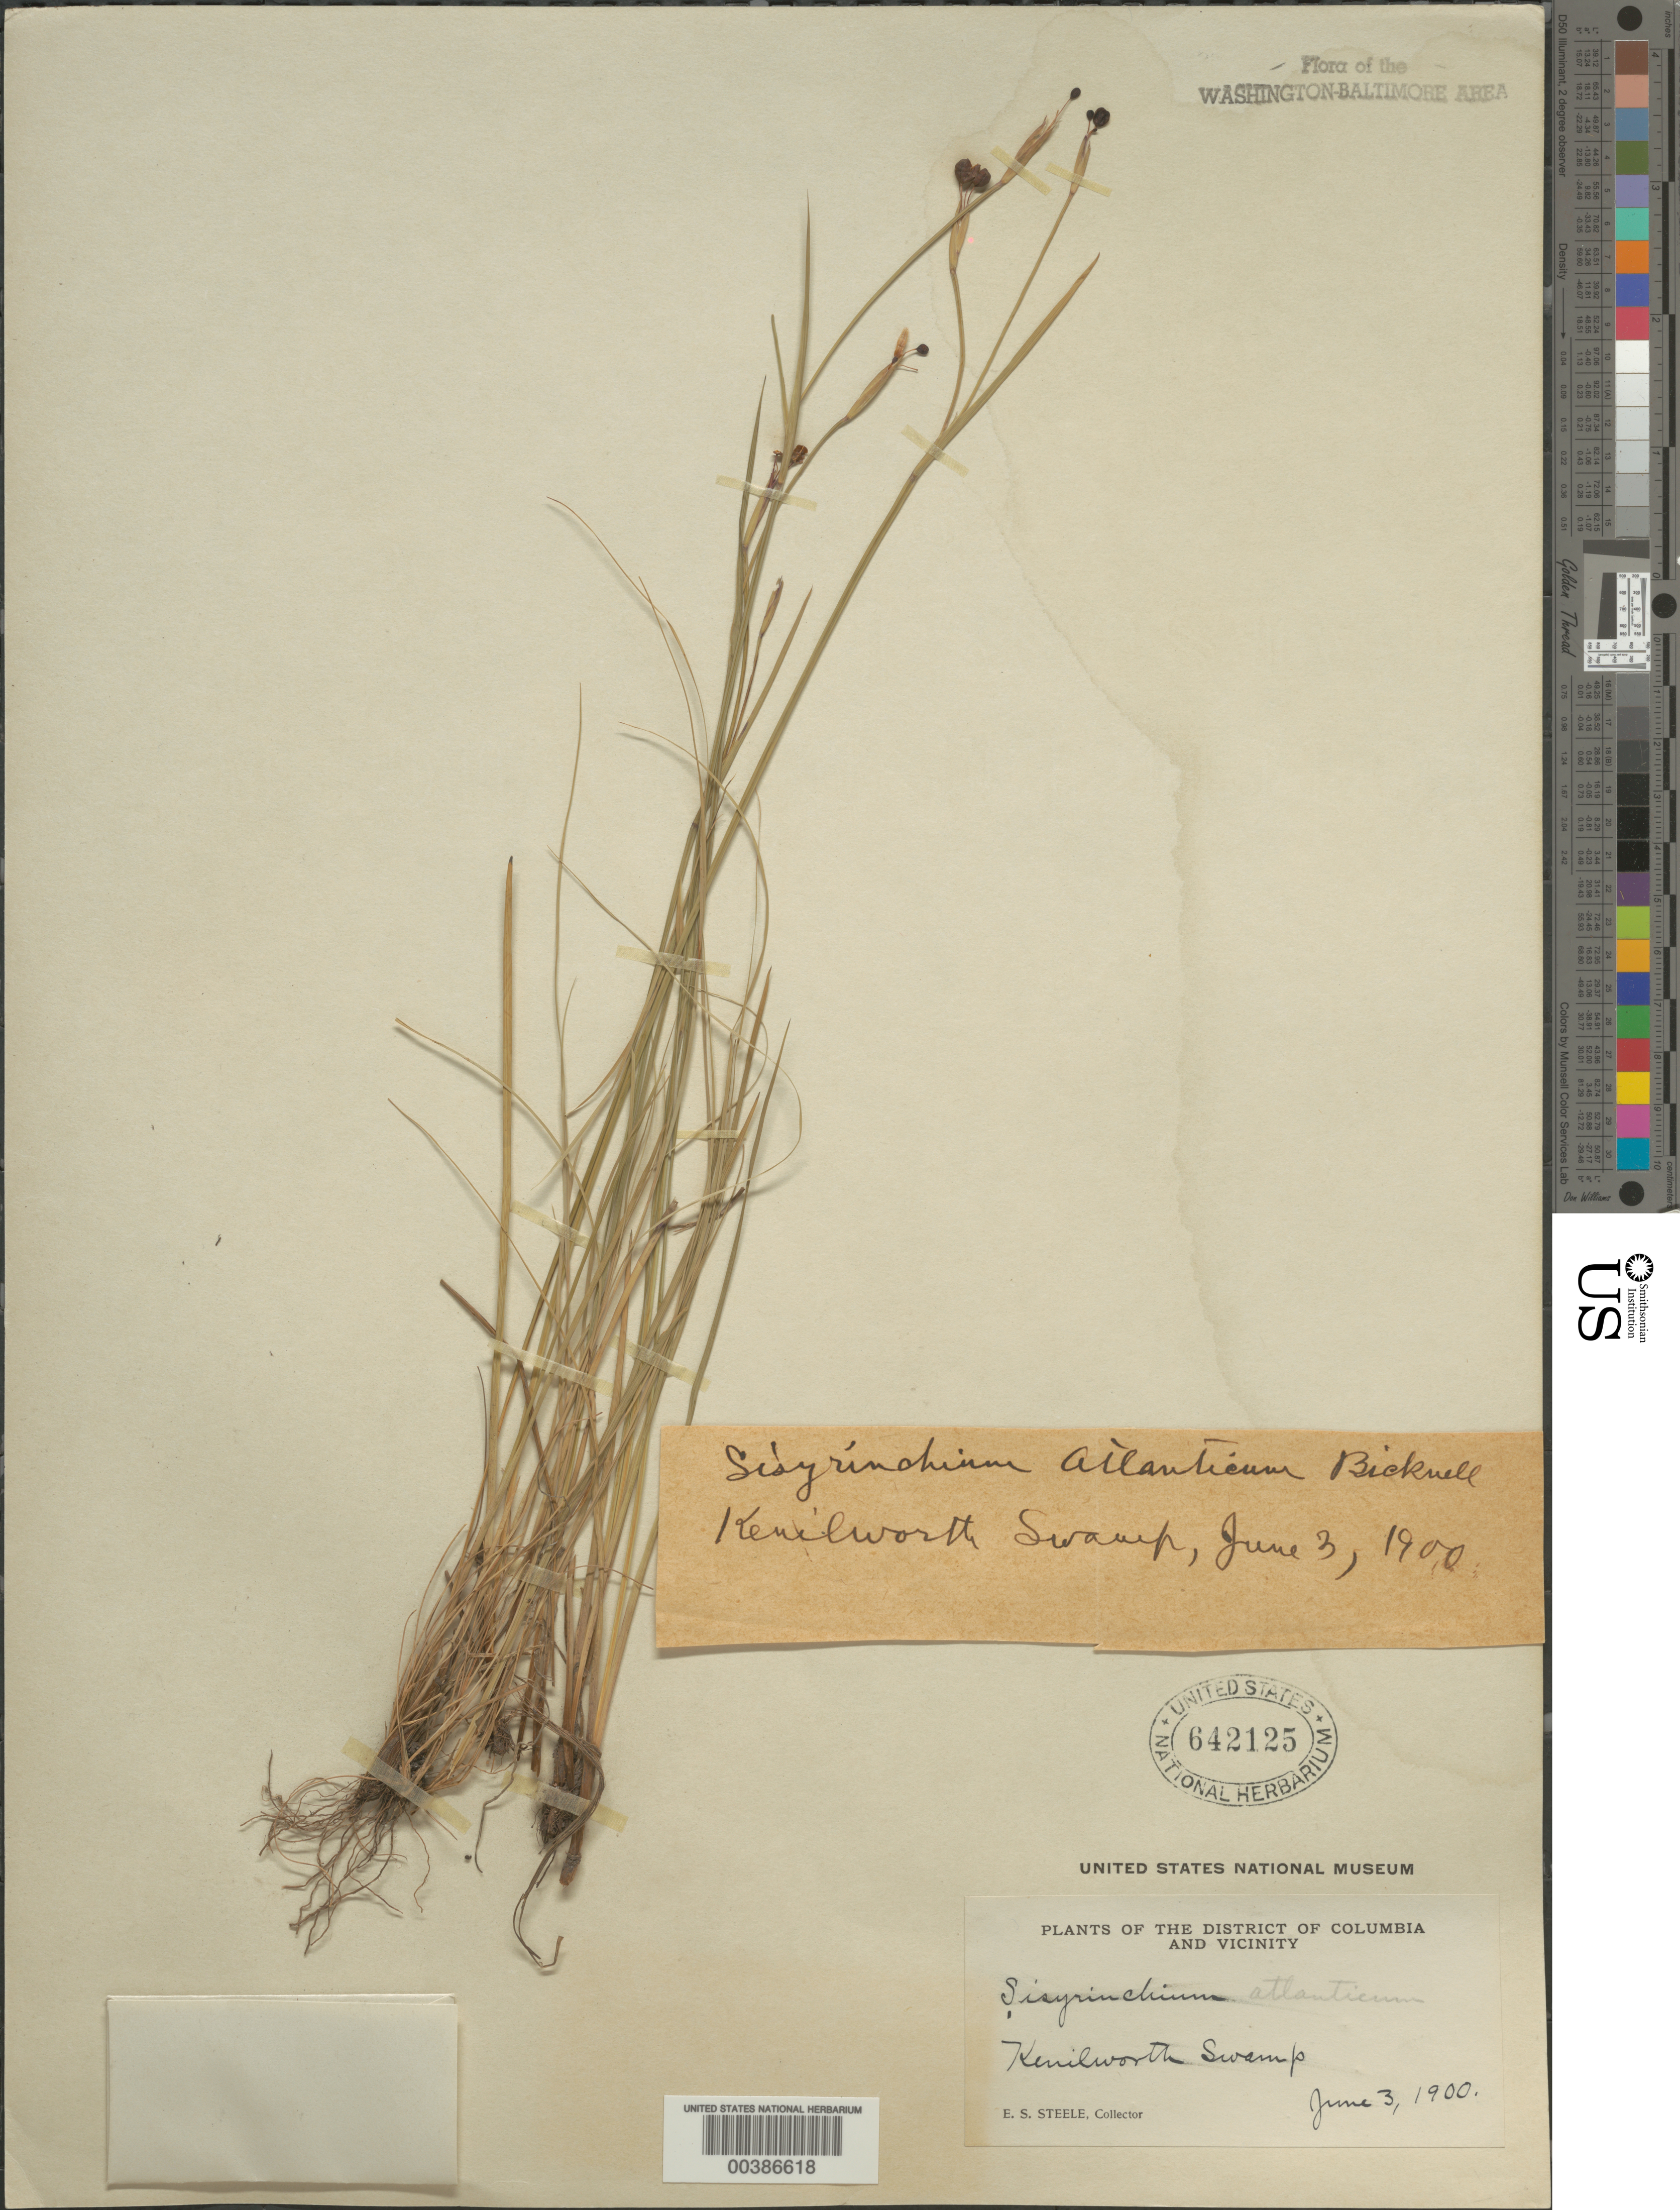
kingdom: Plantae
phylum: Tracheophyta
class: Liliopsida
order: Asparagales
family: Iridaceae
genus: Sisyrinchium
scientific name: Sisyrinchium atlanticum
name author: E.P. Bicknell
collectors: E. Steele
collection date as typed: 03 Jun 1900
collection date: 1900-06-03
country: United States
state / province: District of Columbia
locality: Kenilworth swamp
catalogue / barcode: US 642125